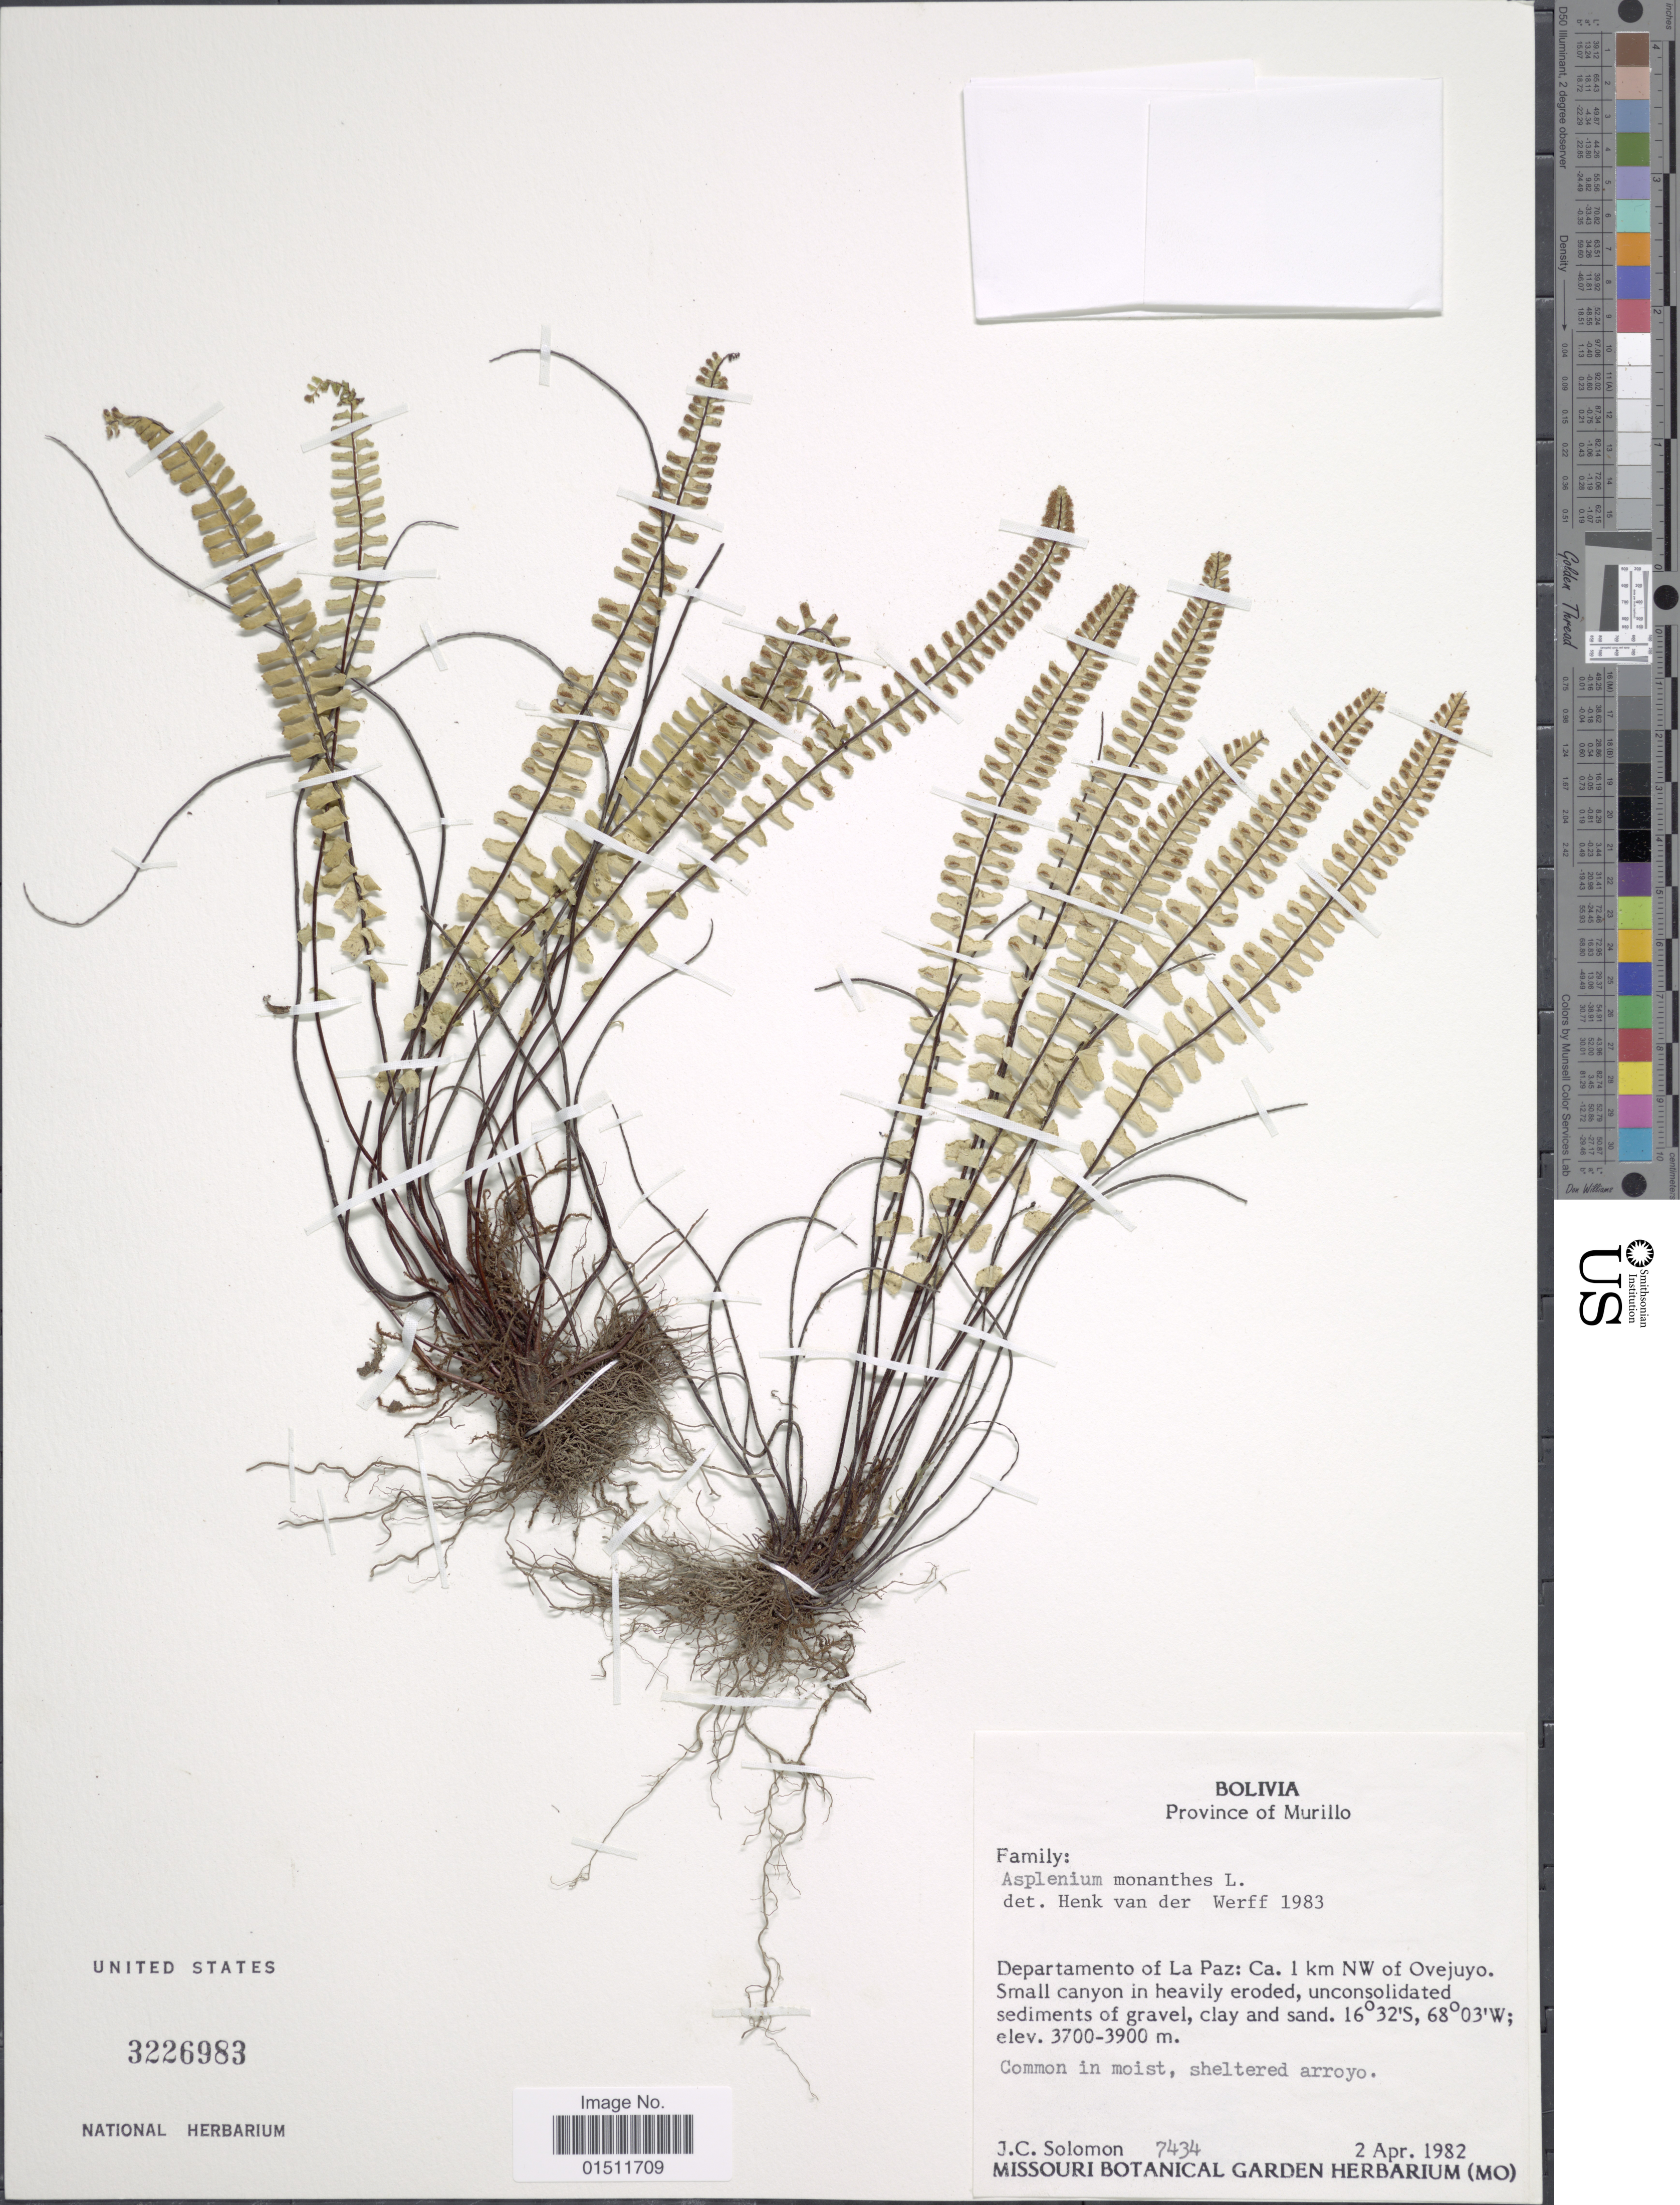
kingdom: Plantae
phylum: Tracheophyta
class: Polypodiopsida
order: Polypodiales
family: Aspleniaceae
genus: Asplenium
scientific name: Asplenium monanthes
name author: L.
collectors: J. C. Solomon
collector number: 7434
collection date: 1982-04-02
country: Bolivia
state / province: La Paz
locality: Province of Murillo, departamento of La Paz: Ca. 1 km NW of Ovejuyo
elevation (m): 3700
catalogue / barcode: US 3226983